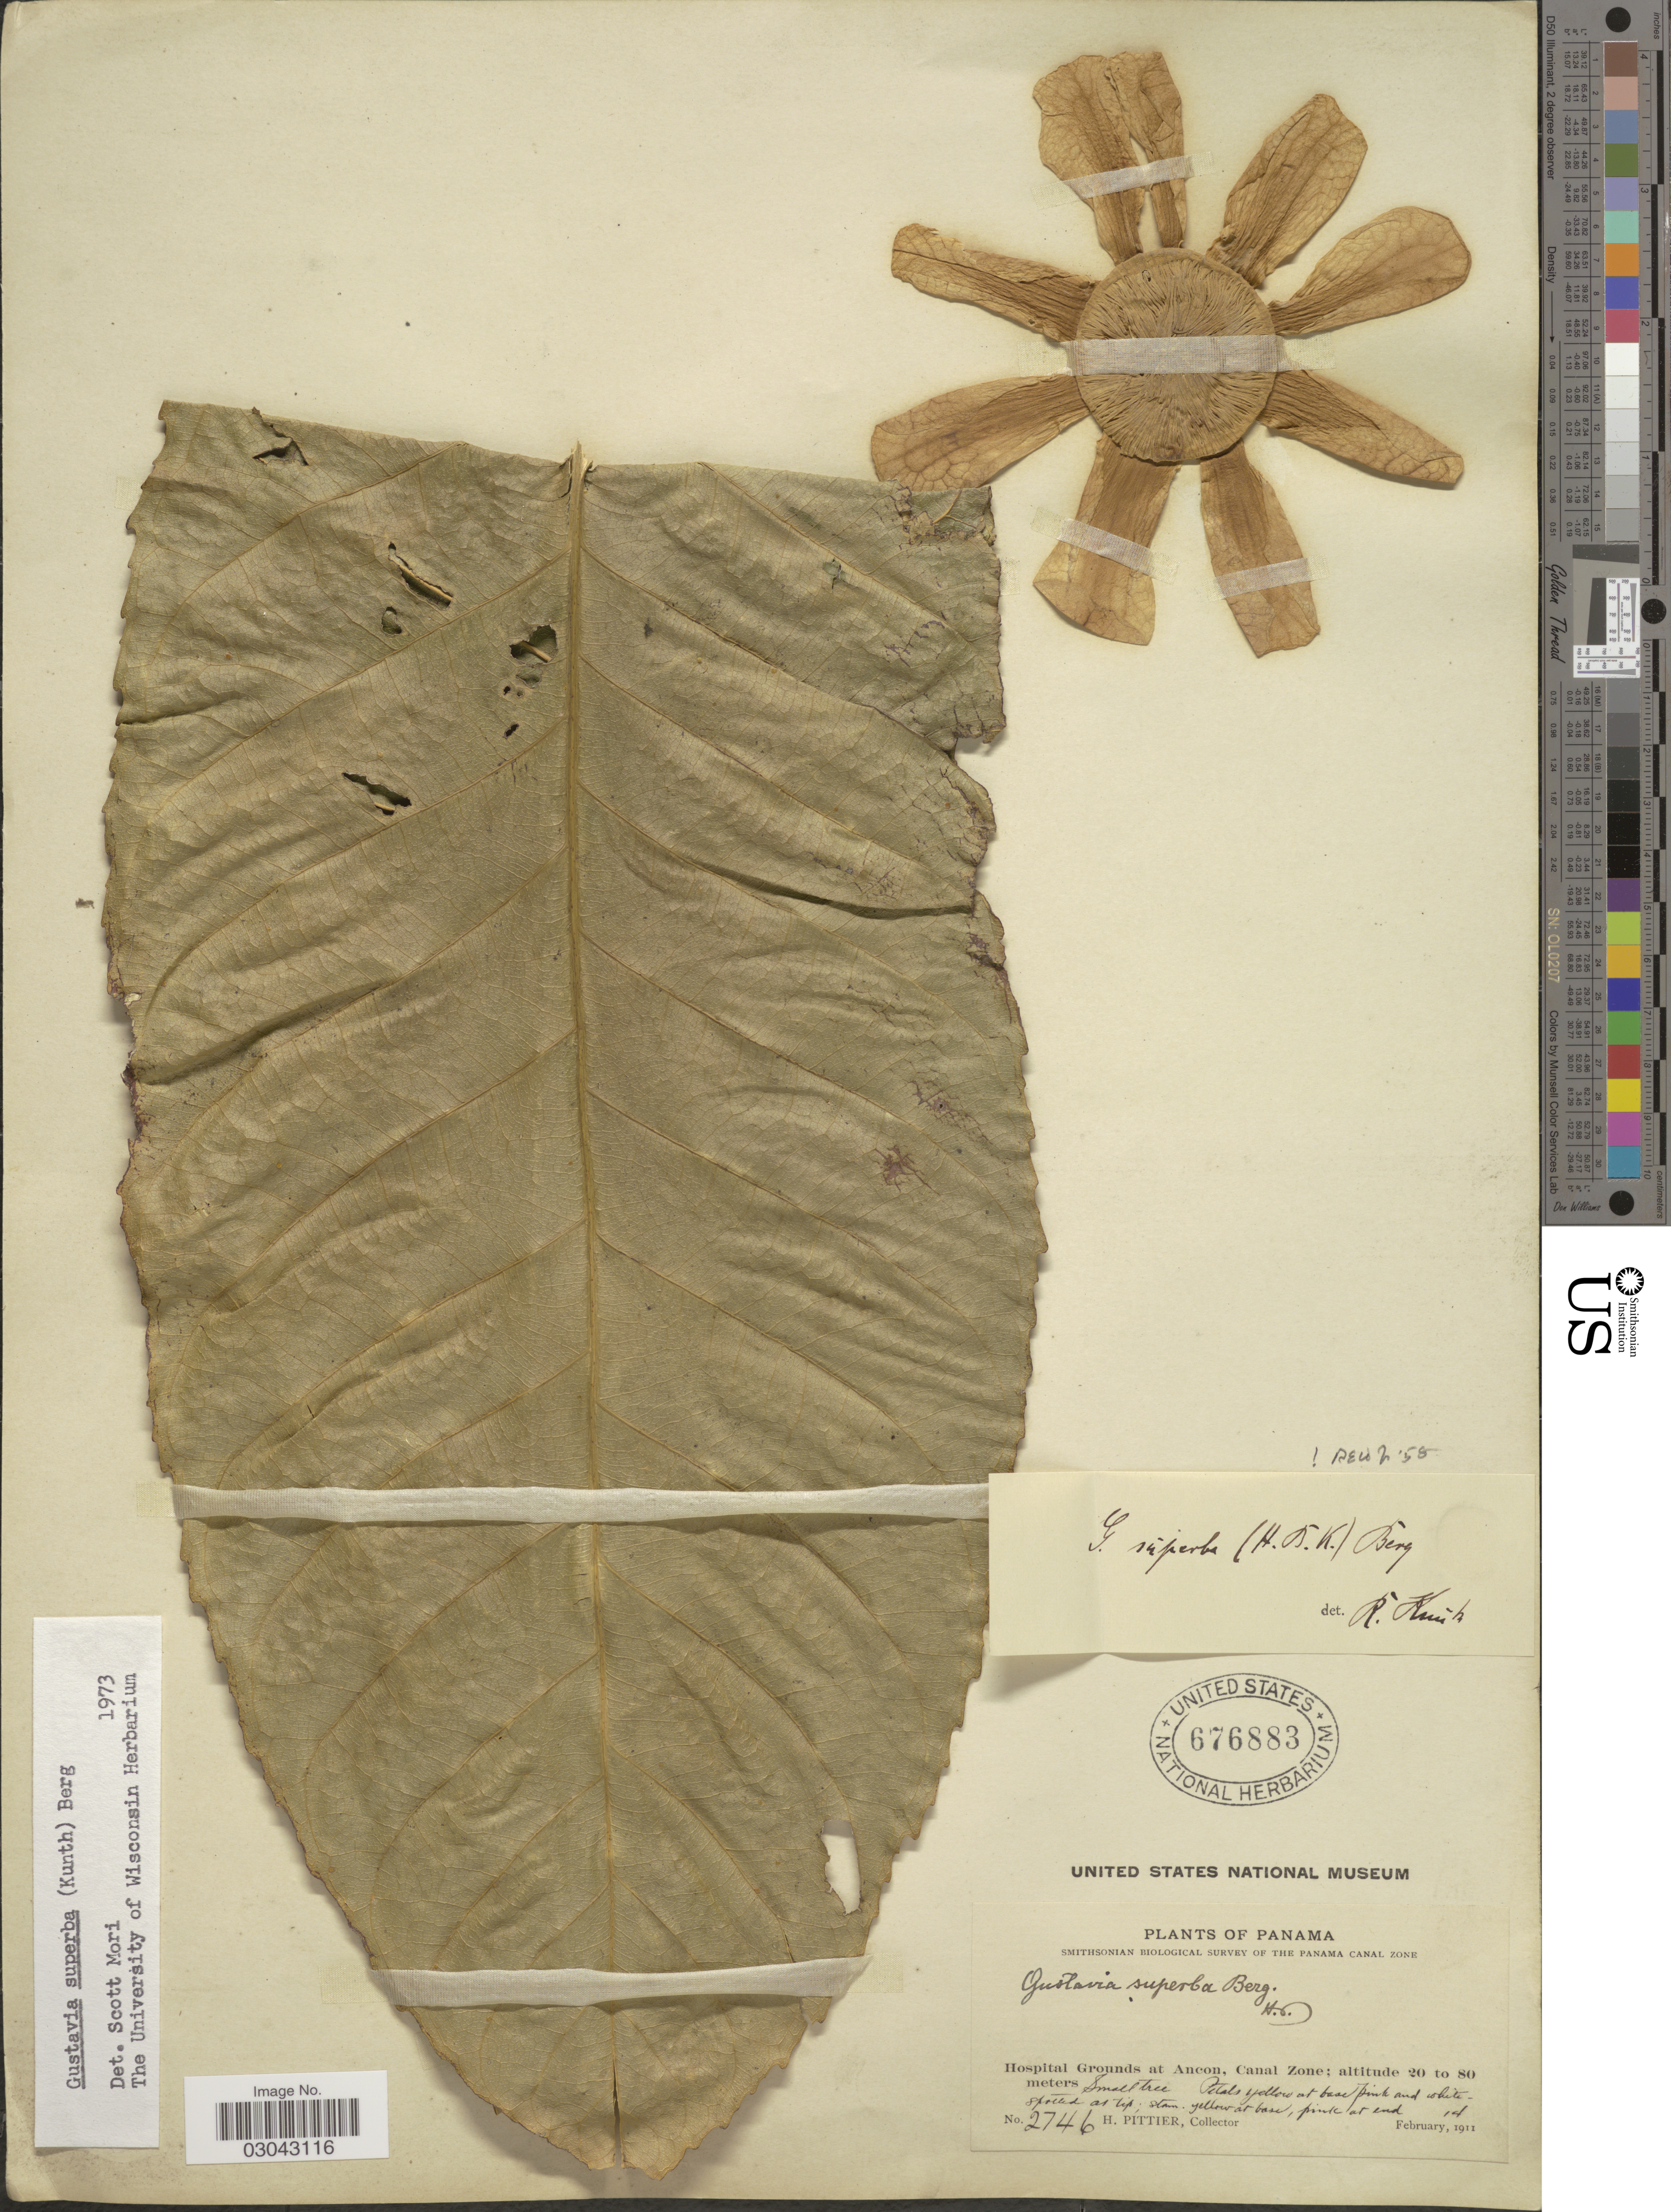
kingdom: Plantae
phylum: Tracheophyta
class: Magnoliopsida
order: Ericales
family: Lecythidaceae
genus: Gustavia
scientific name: Gustavia superba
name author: (Kunth) O. Berg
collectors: H. F. Pittier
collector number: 2746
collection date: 1911-02-14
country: Panama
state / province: Colón / Panamá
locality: Hospital Grounds at Ancon, Canal Zone.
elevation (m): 20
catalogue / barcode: US 676883